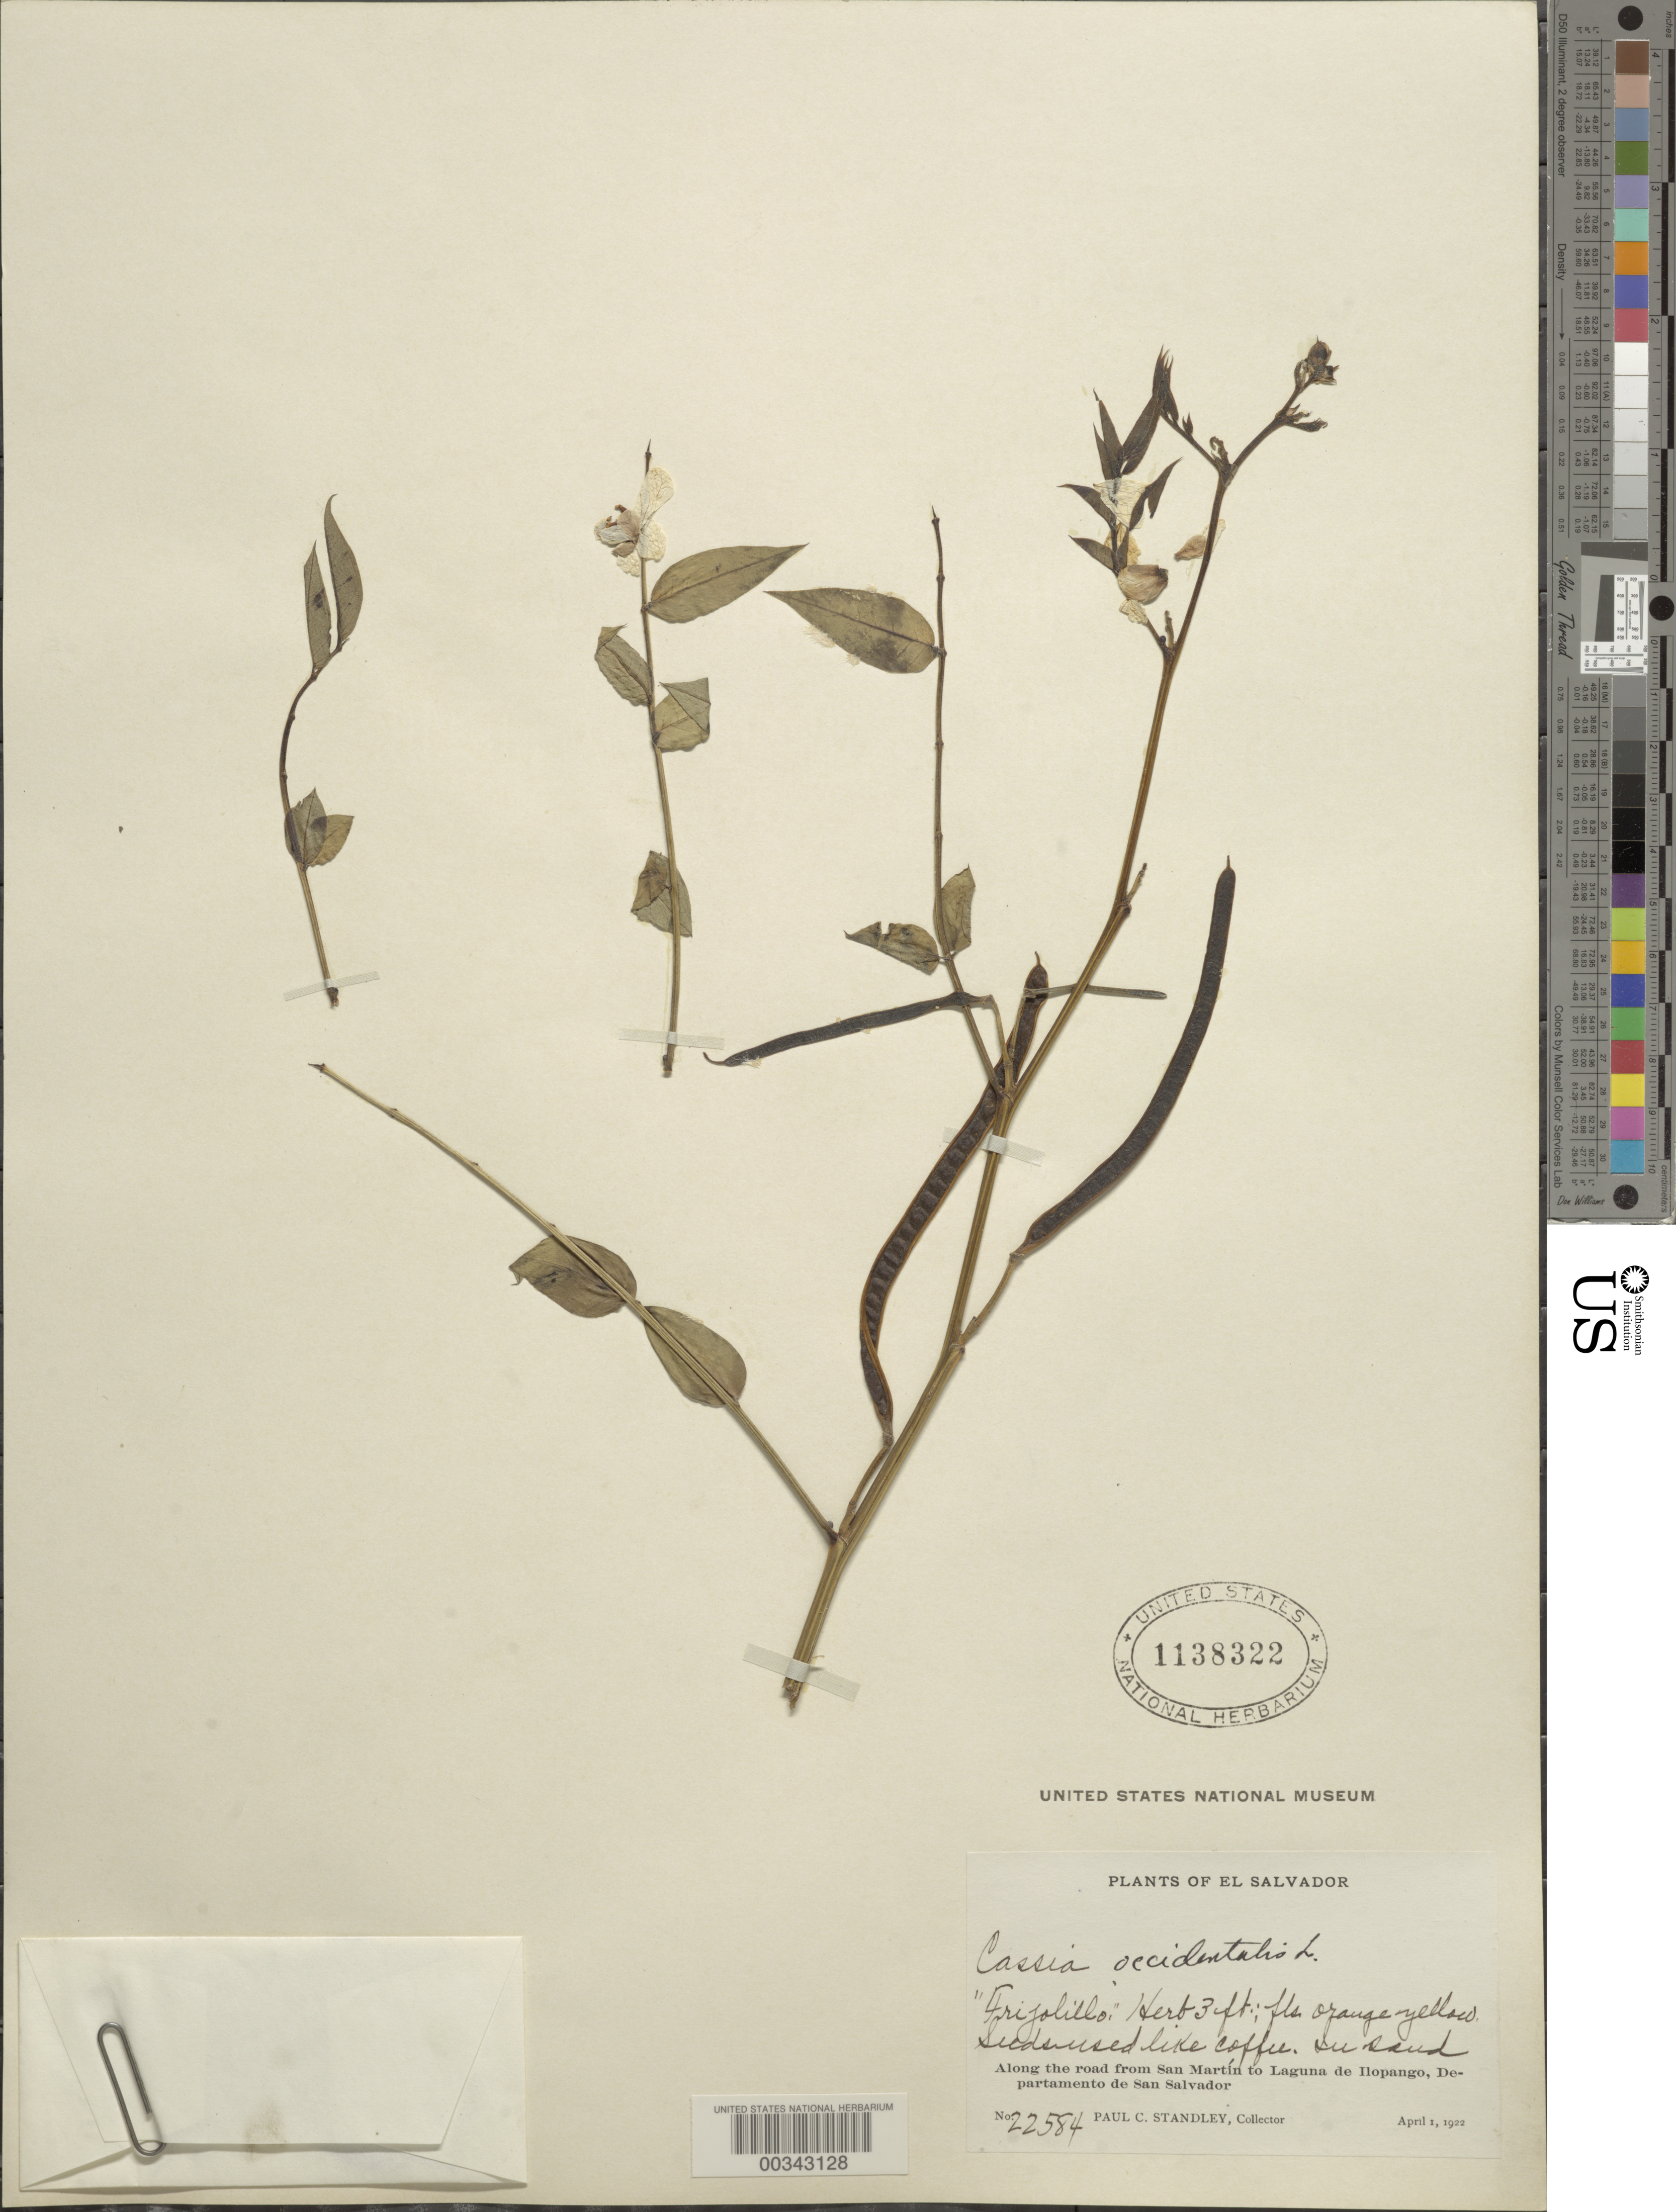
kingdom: Plantae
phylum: Tracheophyta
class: Magnoliopsida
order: Fabales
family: Fabaceae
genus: Senna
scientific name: Senna occidentalis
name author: (L.) Link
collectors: P. C. Standley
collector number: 22584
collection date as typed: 01 Apr 1922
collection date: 1922-04-01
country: El Salvador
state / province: San Salvador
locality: Along the road from san martin to laguna de ilopango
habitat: In sand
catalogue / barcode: US 1138322